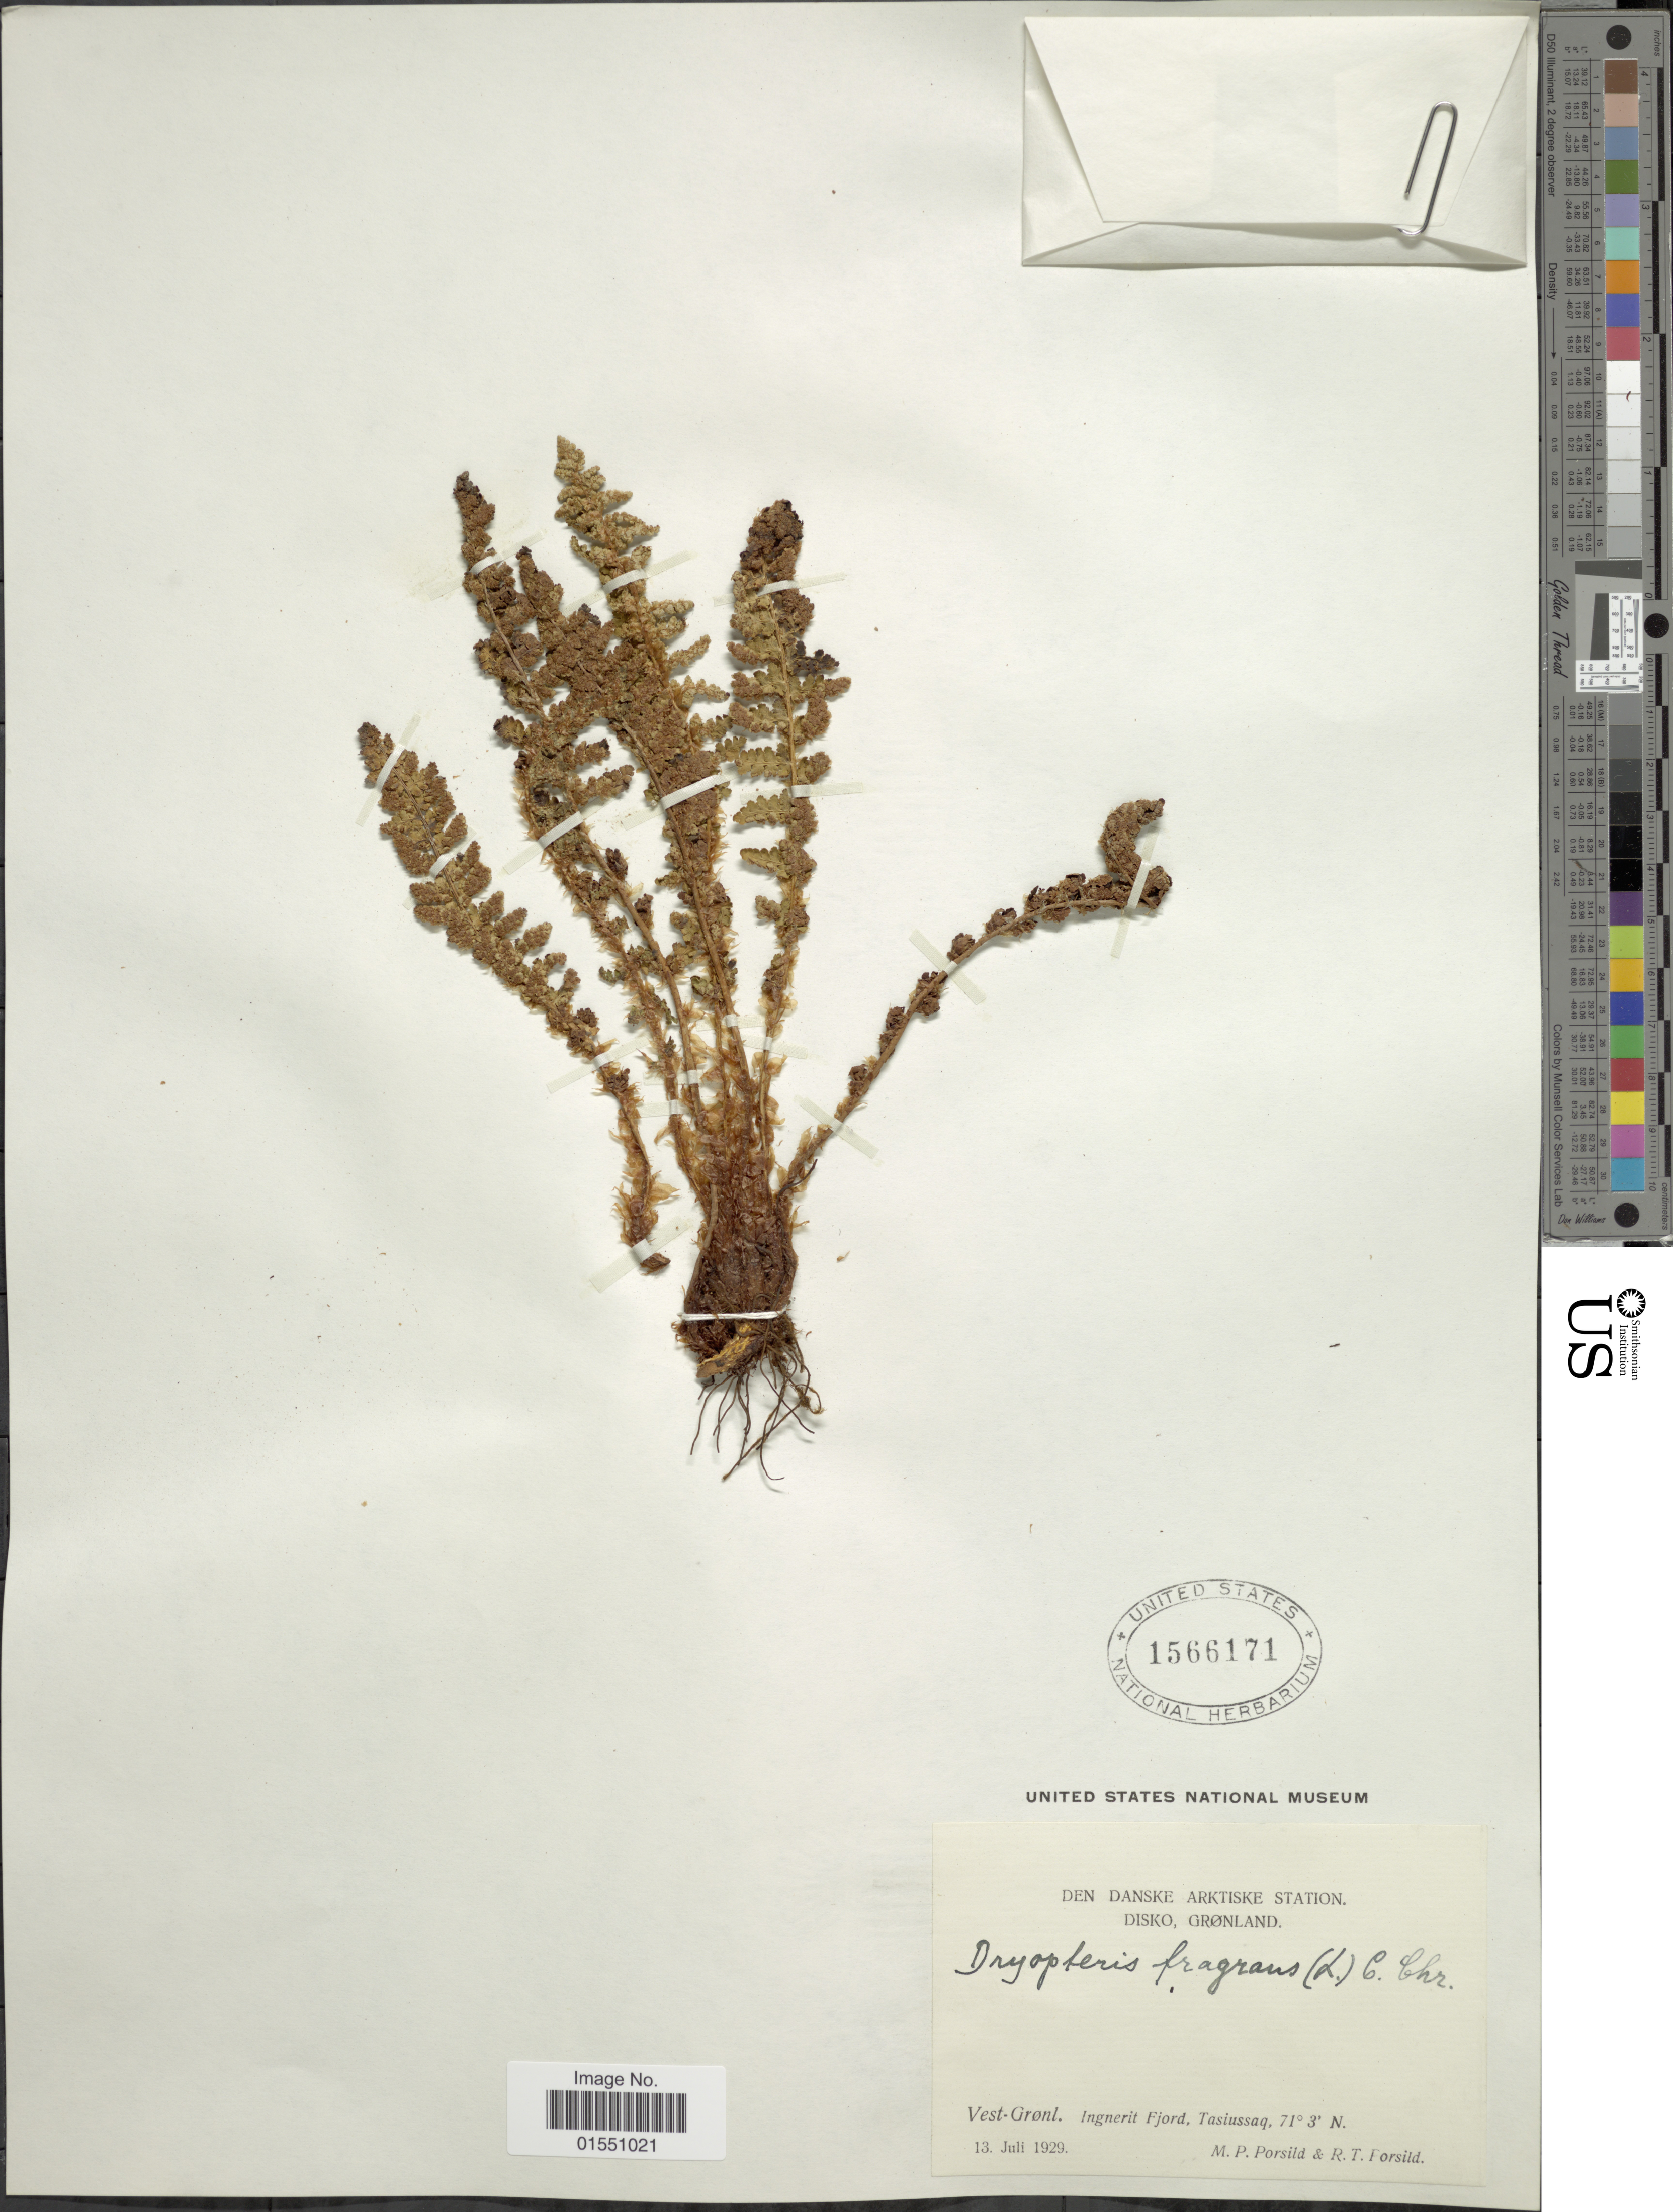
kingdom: Plantae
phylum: Tracheophyta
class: Polypodiopsida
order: Polypodiales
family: Dryopteridaceae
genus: Dryopteris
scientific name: Dryopteris fragrans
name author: (L.) Schott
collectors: M. P. Porsild & R. T. Porsild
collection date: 1929-07-13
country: Greenland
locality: Den Danske Arktiske Station. Disko Grønland. Vest-Grønl. Ingnerit Fjord, Tasiussaq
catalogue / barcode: US 1566171